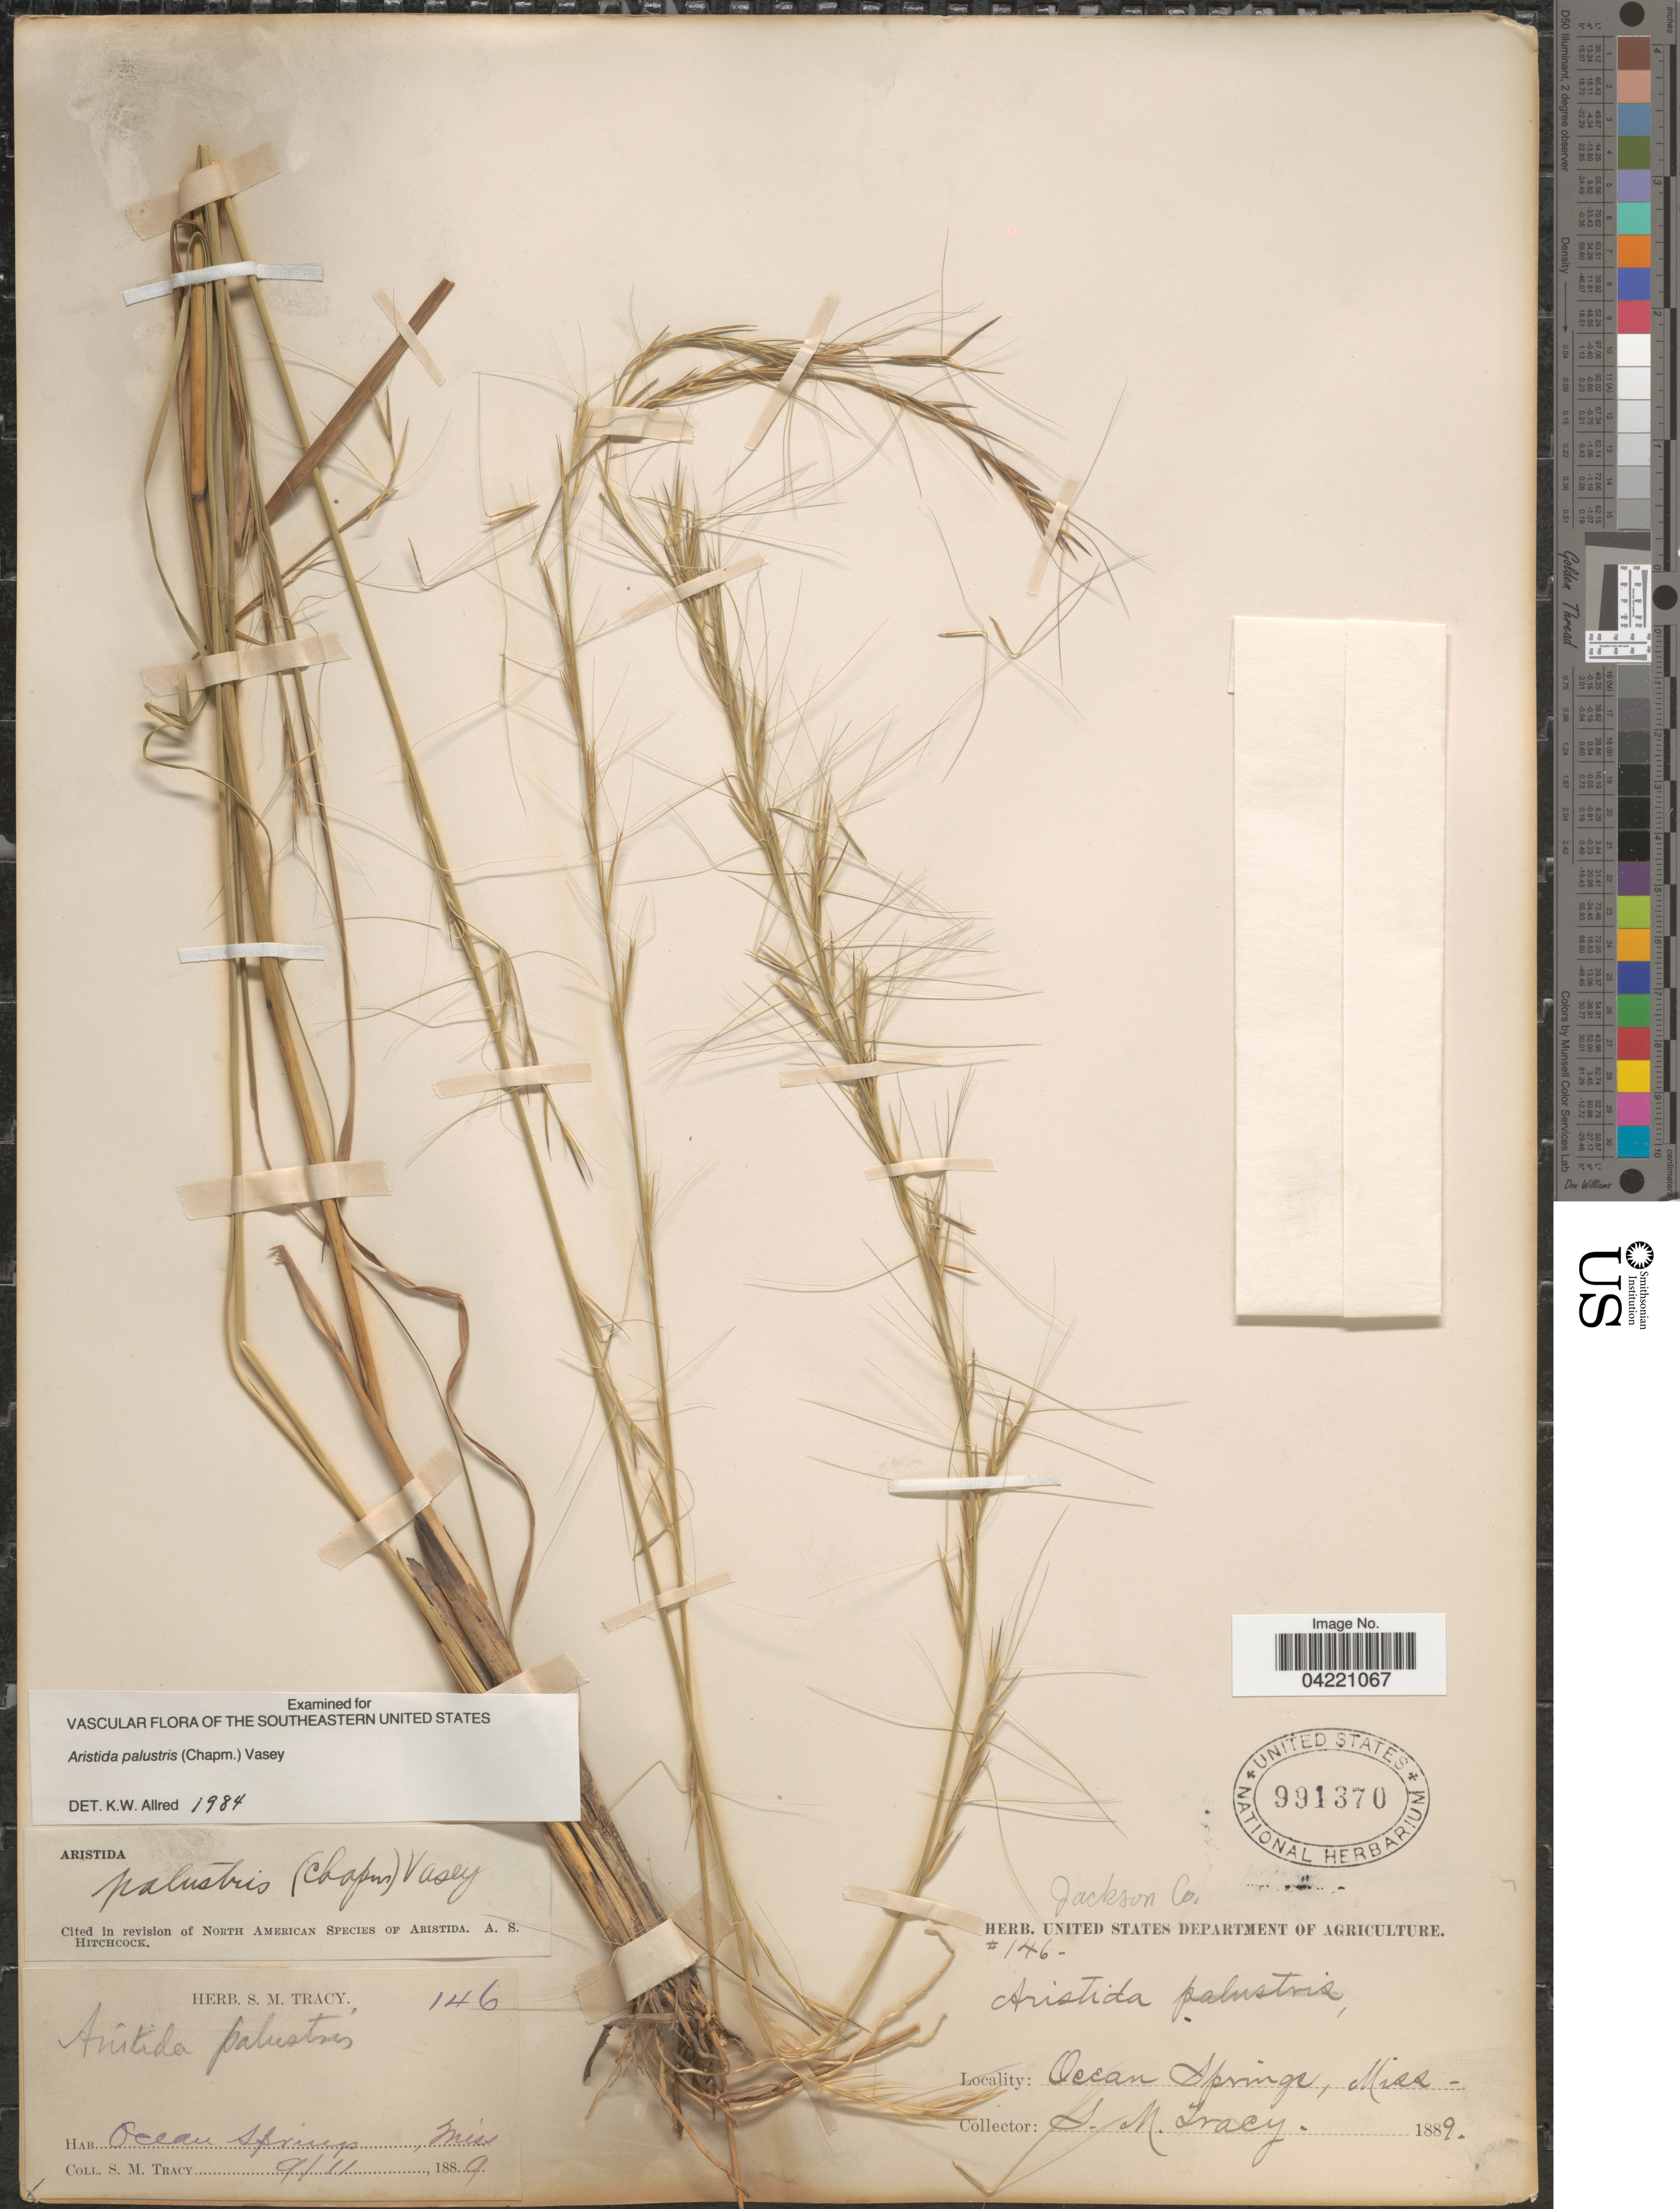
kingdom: Plantae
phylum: Tracheophyta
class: Liliopsida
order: Poales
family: Poaceae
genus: Aristida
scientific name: Aristida palustris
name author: (Chapm.) Vasey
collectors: S. M. Tracy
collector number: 146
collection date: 1889-09-11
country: United States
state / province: Mississippi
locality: Ocean Springs. Jackson Co.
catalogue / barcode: US 991370